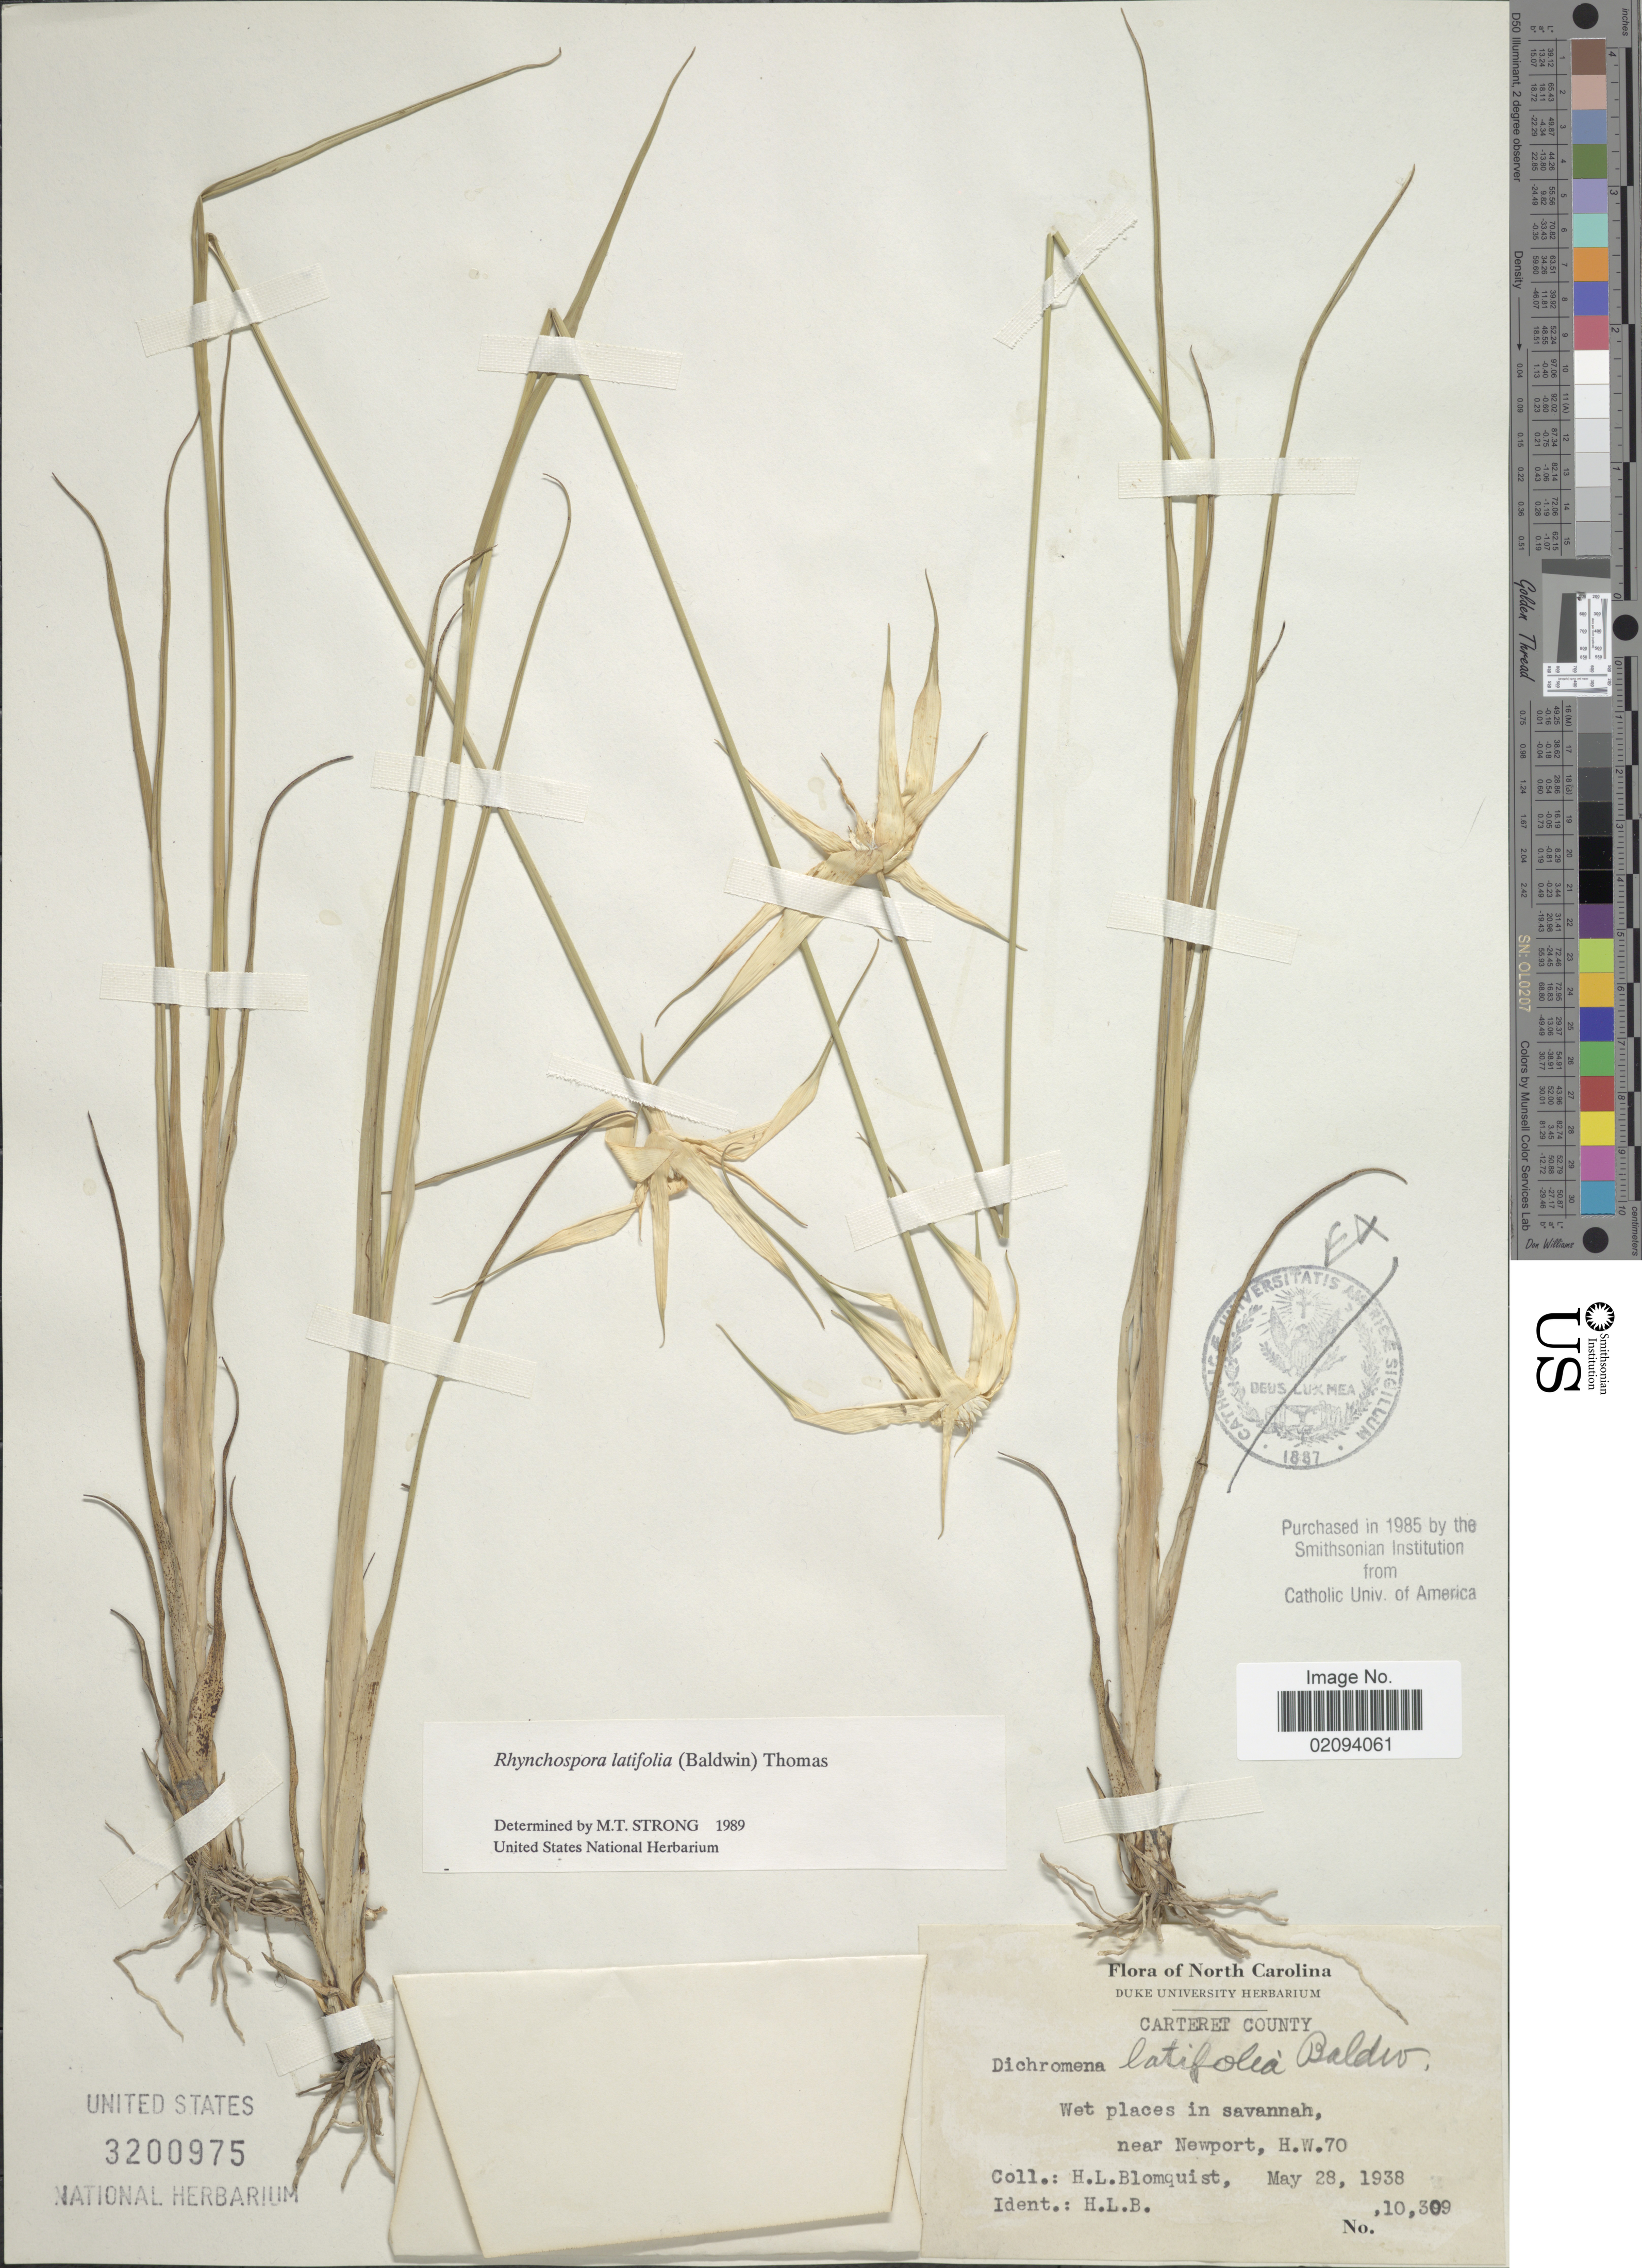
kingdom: Plantae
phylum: Tracheophyta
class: Liliopsida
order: Poales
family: Cyperaceae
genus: Rhynchospora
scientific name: Rhynchospora latifolia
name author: (Baldwin ex Elliott) W.W. Thomas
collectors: H. Blomquist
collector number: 10309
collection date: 1938-05-28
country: United States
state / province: North Carolina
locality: Carteret County. Wet places in savannah, near Newport, H.W. 70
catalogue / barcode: US 3200975